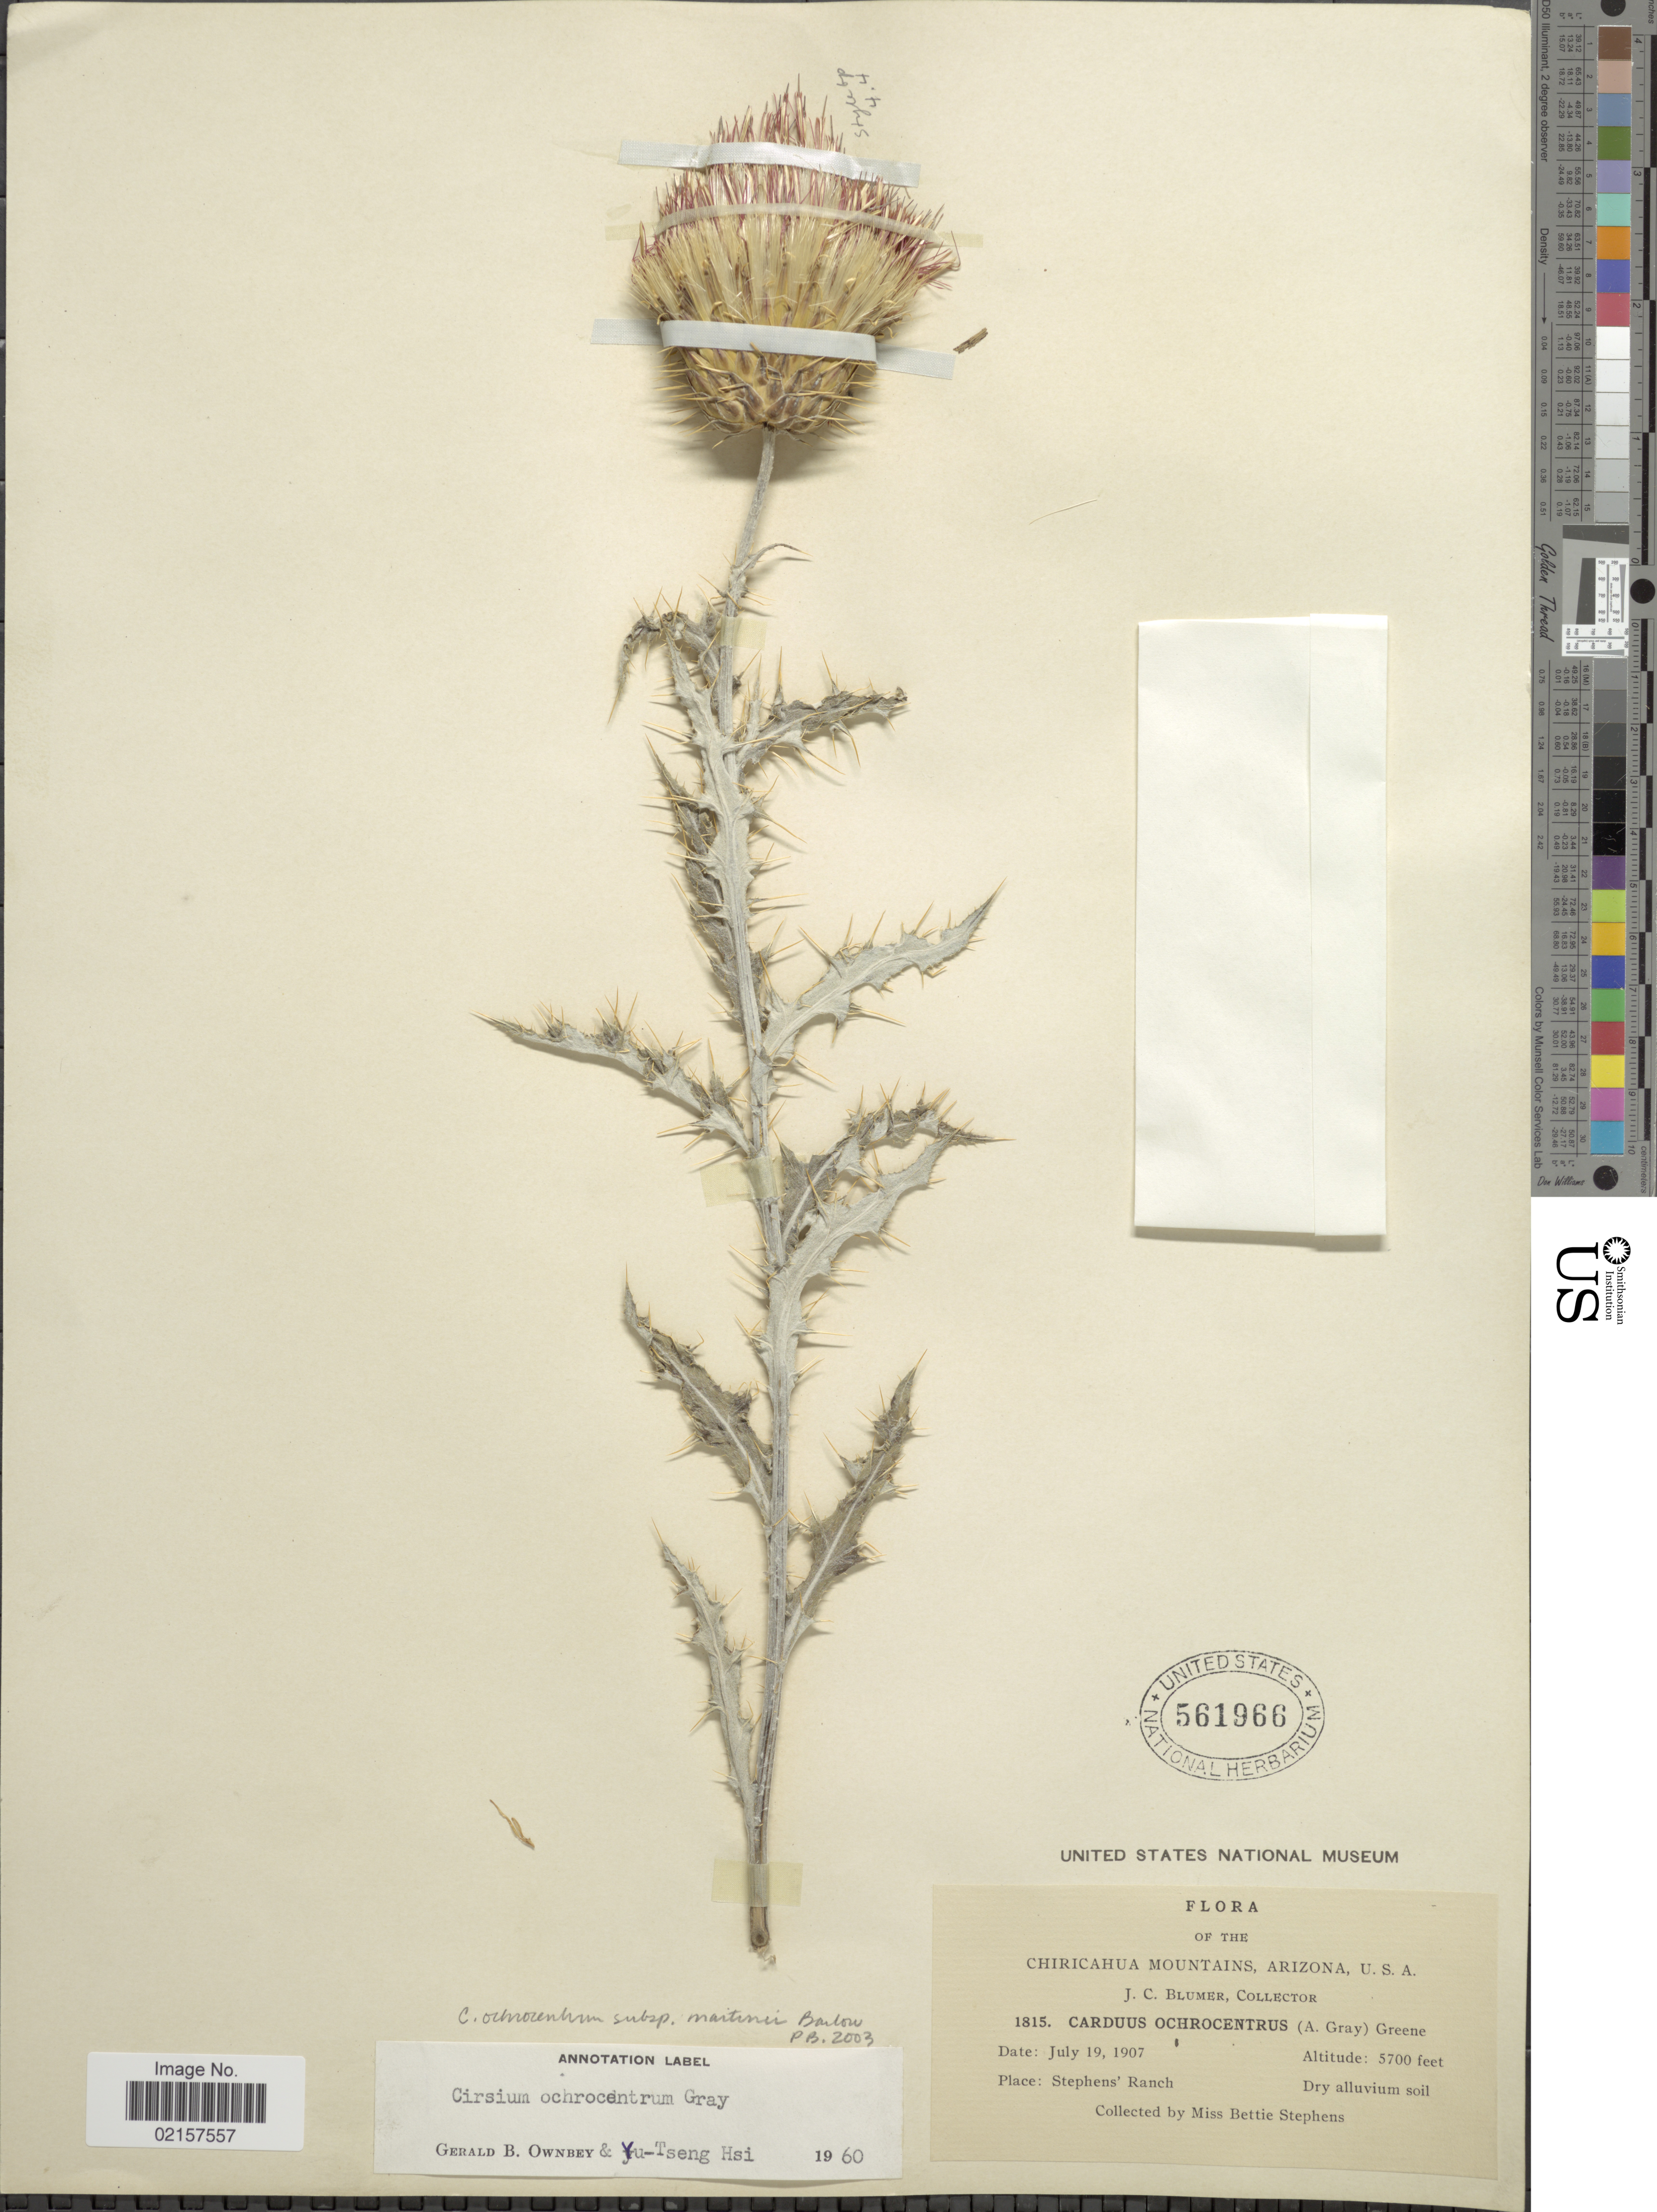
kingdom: Plantae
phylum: Tracheophyta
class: Magnoliopsida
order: Asterales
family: Asteraceae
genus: Cirsium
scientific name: Cirsium ochrocentrum subsp. martinii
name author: Barlow-Irick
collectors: J. C. Blumer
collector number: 1815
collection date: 1907-07-19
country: United States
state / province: Arizona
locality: Chiricahua Mountains, Stephen's Ranch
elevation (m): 1737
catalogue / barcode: US 561966